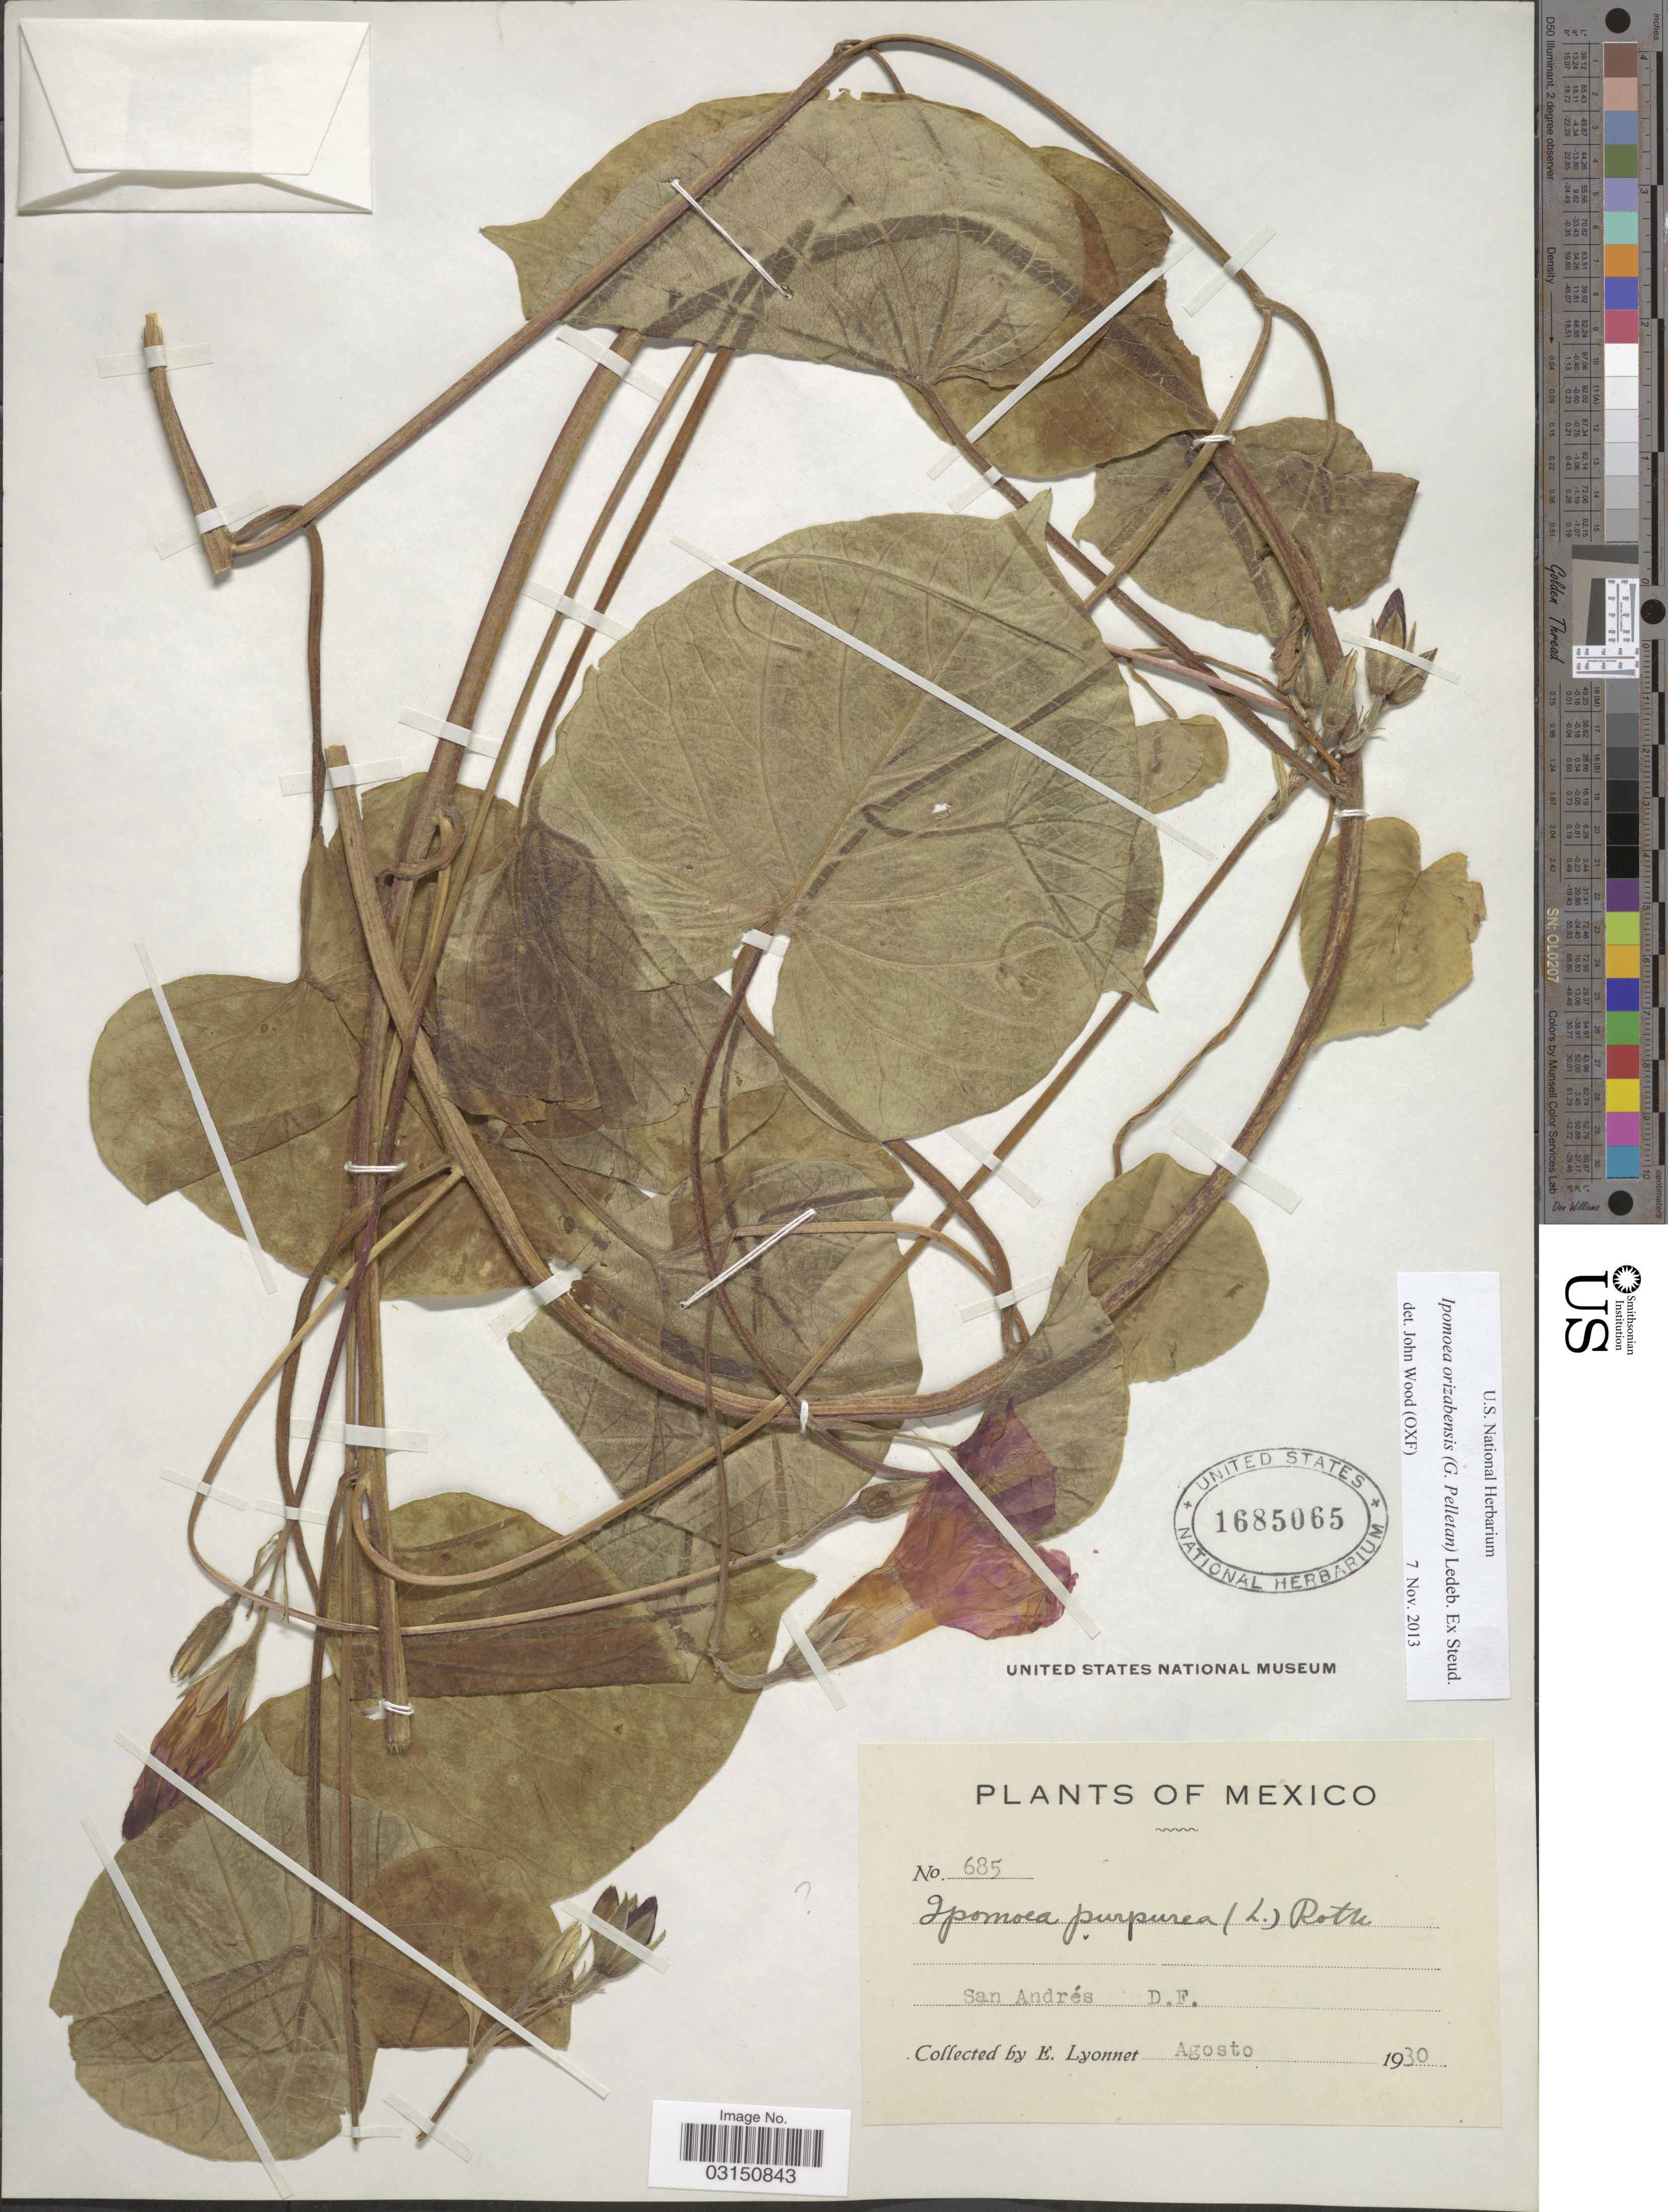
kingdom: Plantae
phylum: Tracheophyta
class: Magnoliopsida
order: Solanales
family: Convolvulaceae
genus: Ipomoea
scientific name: Ipomoea orizabensis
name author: (G. Pelletan) Ledeb. ex Steud.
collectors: E. Lyonnet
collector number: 685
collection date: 1930-08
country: Mexico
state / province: Distrito Federal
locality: San Andrés.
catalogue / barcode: US 1685065